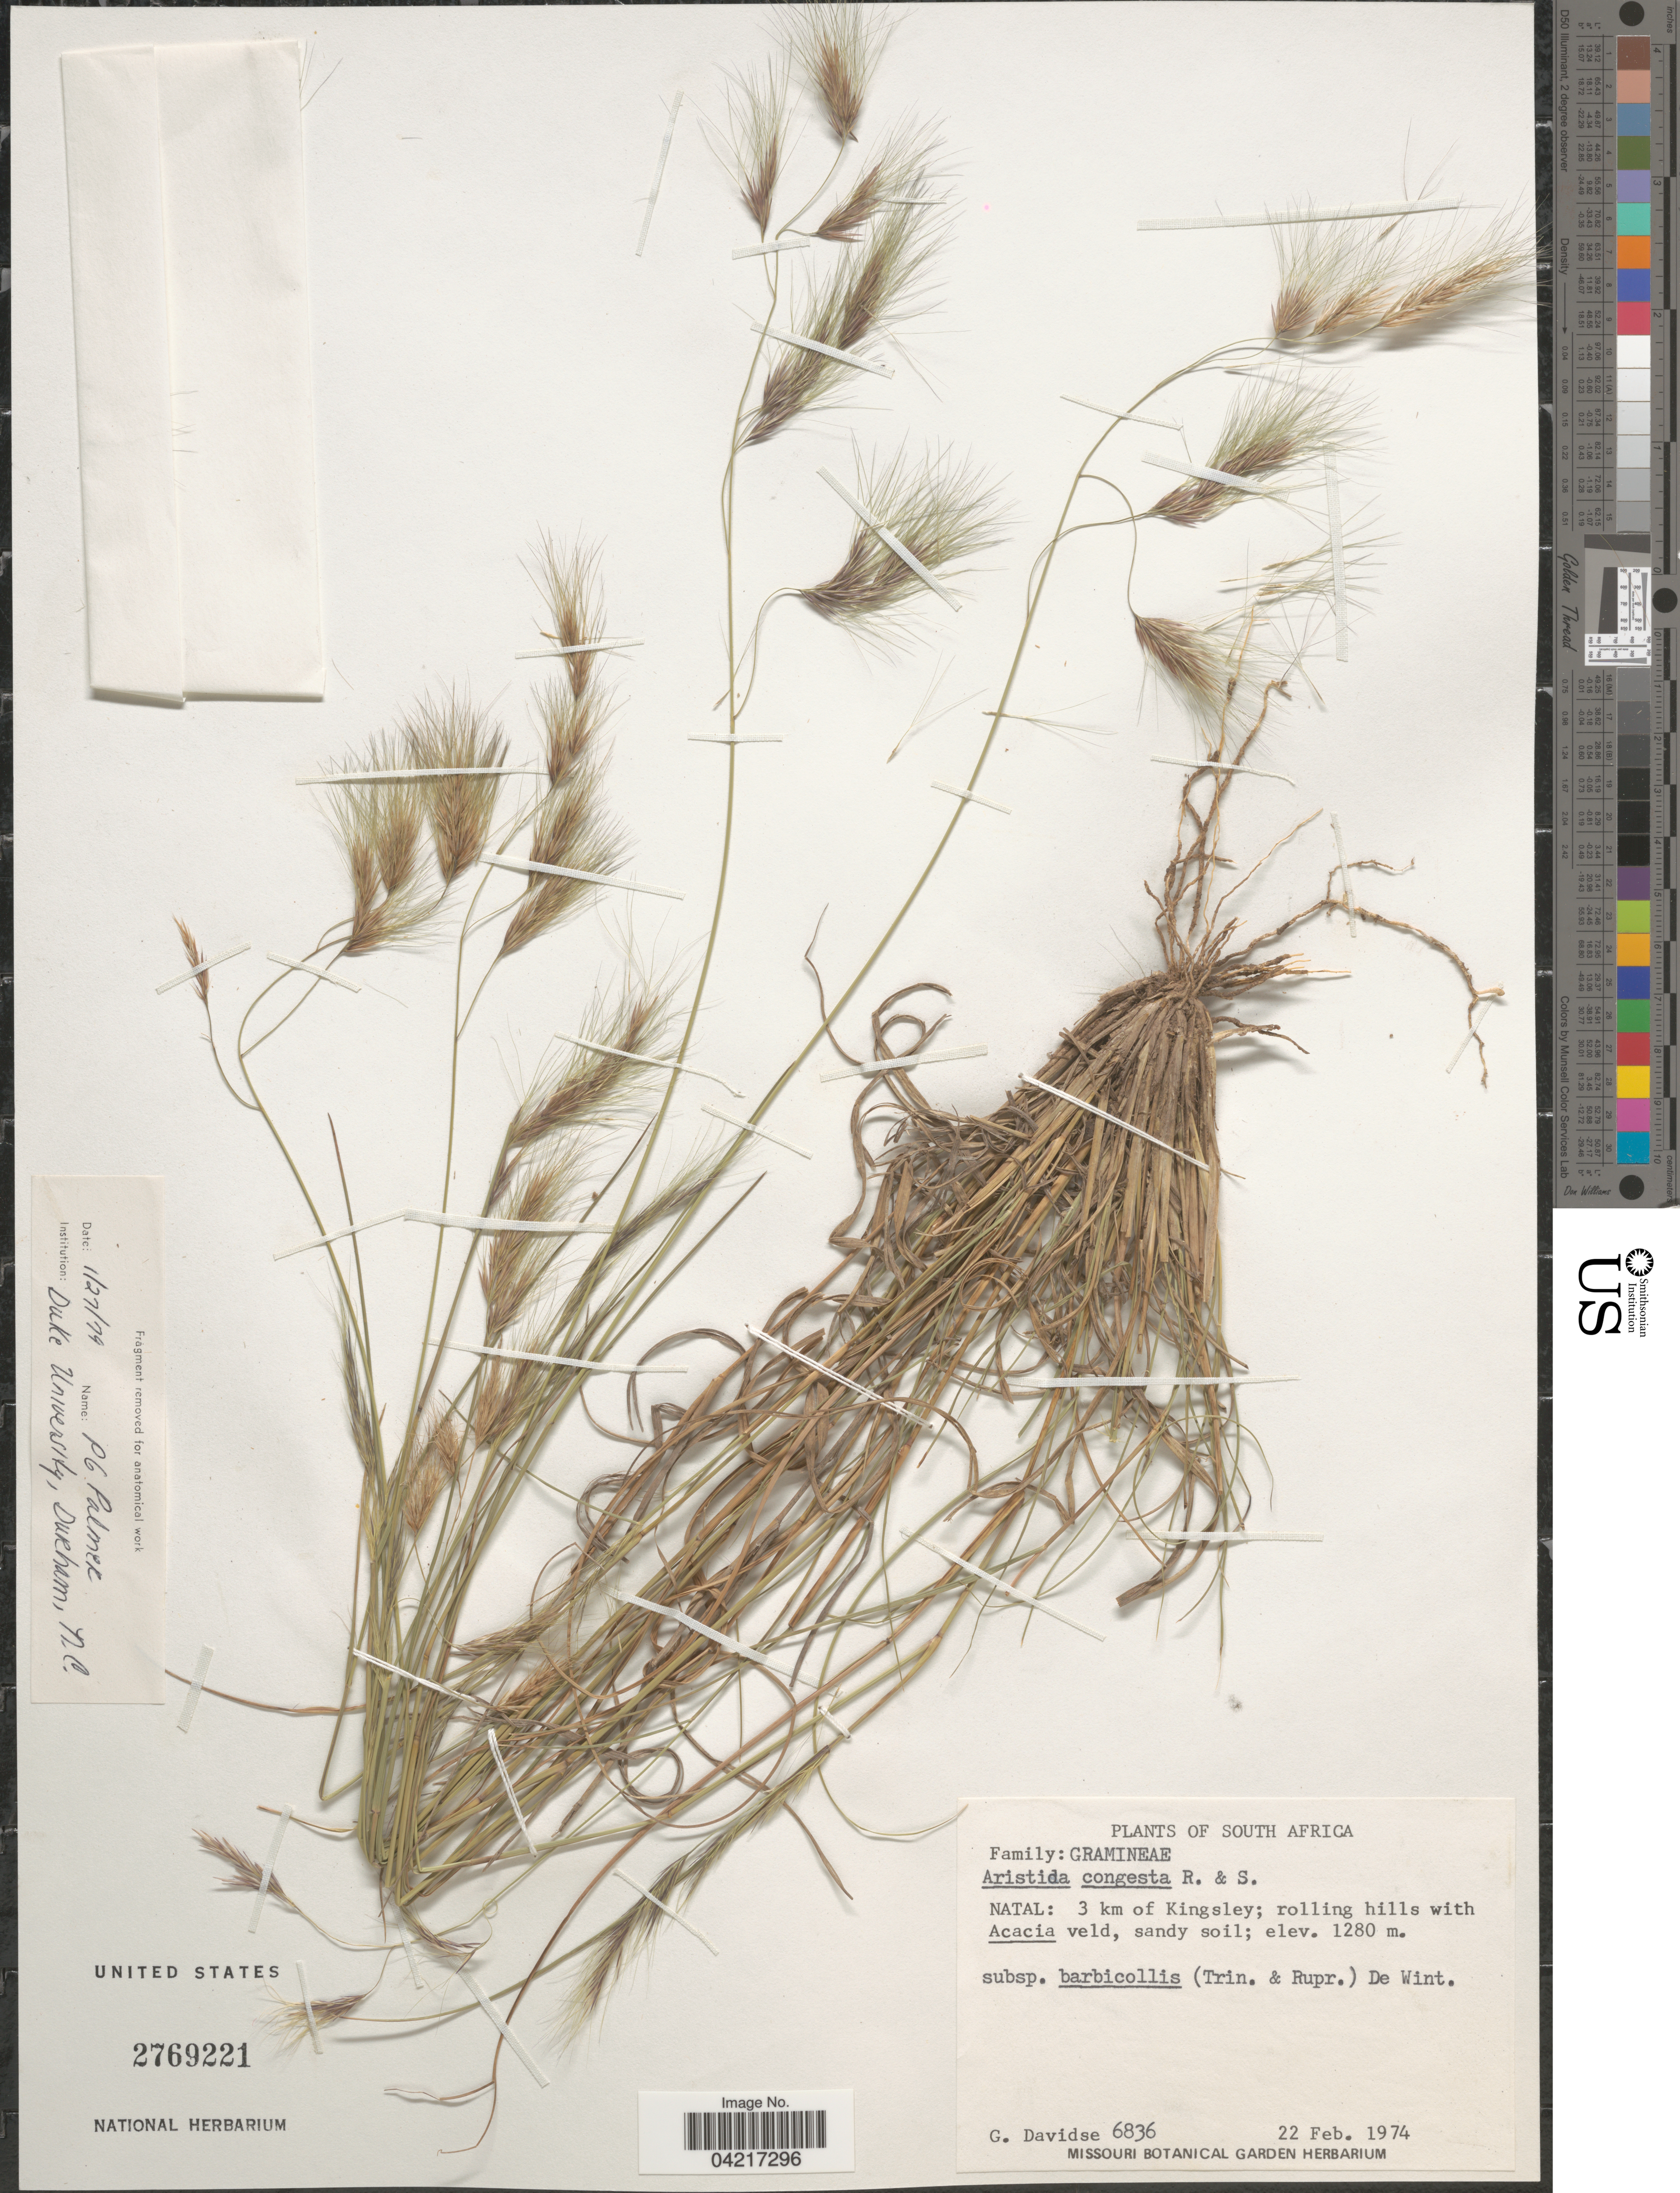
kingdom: Plantae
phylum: Tracheophyta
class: Liliopsida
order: Poales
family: Poaceae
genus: Aristida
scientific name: Aristida congesta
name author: Roem. & Schult.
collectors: G. Davidse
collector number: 6836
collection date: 1974-02-22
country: South Africa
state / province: KwaZulu-Natal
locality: Natal: 3 km of Kingsley; rolling hills with Acacia veld, sandy soil.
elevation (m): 1280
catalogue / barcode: US 2769221